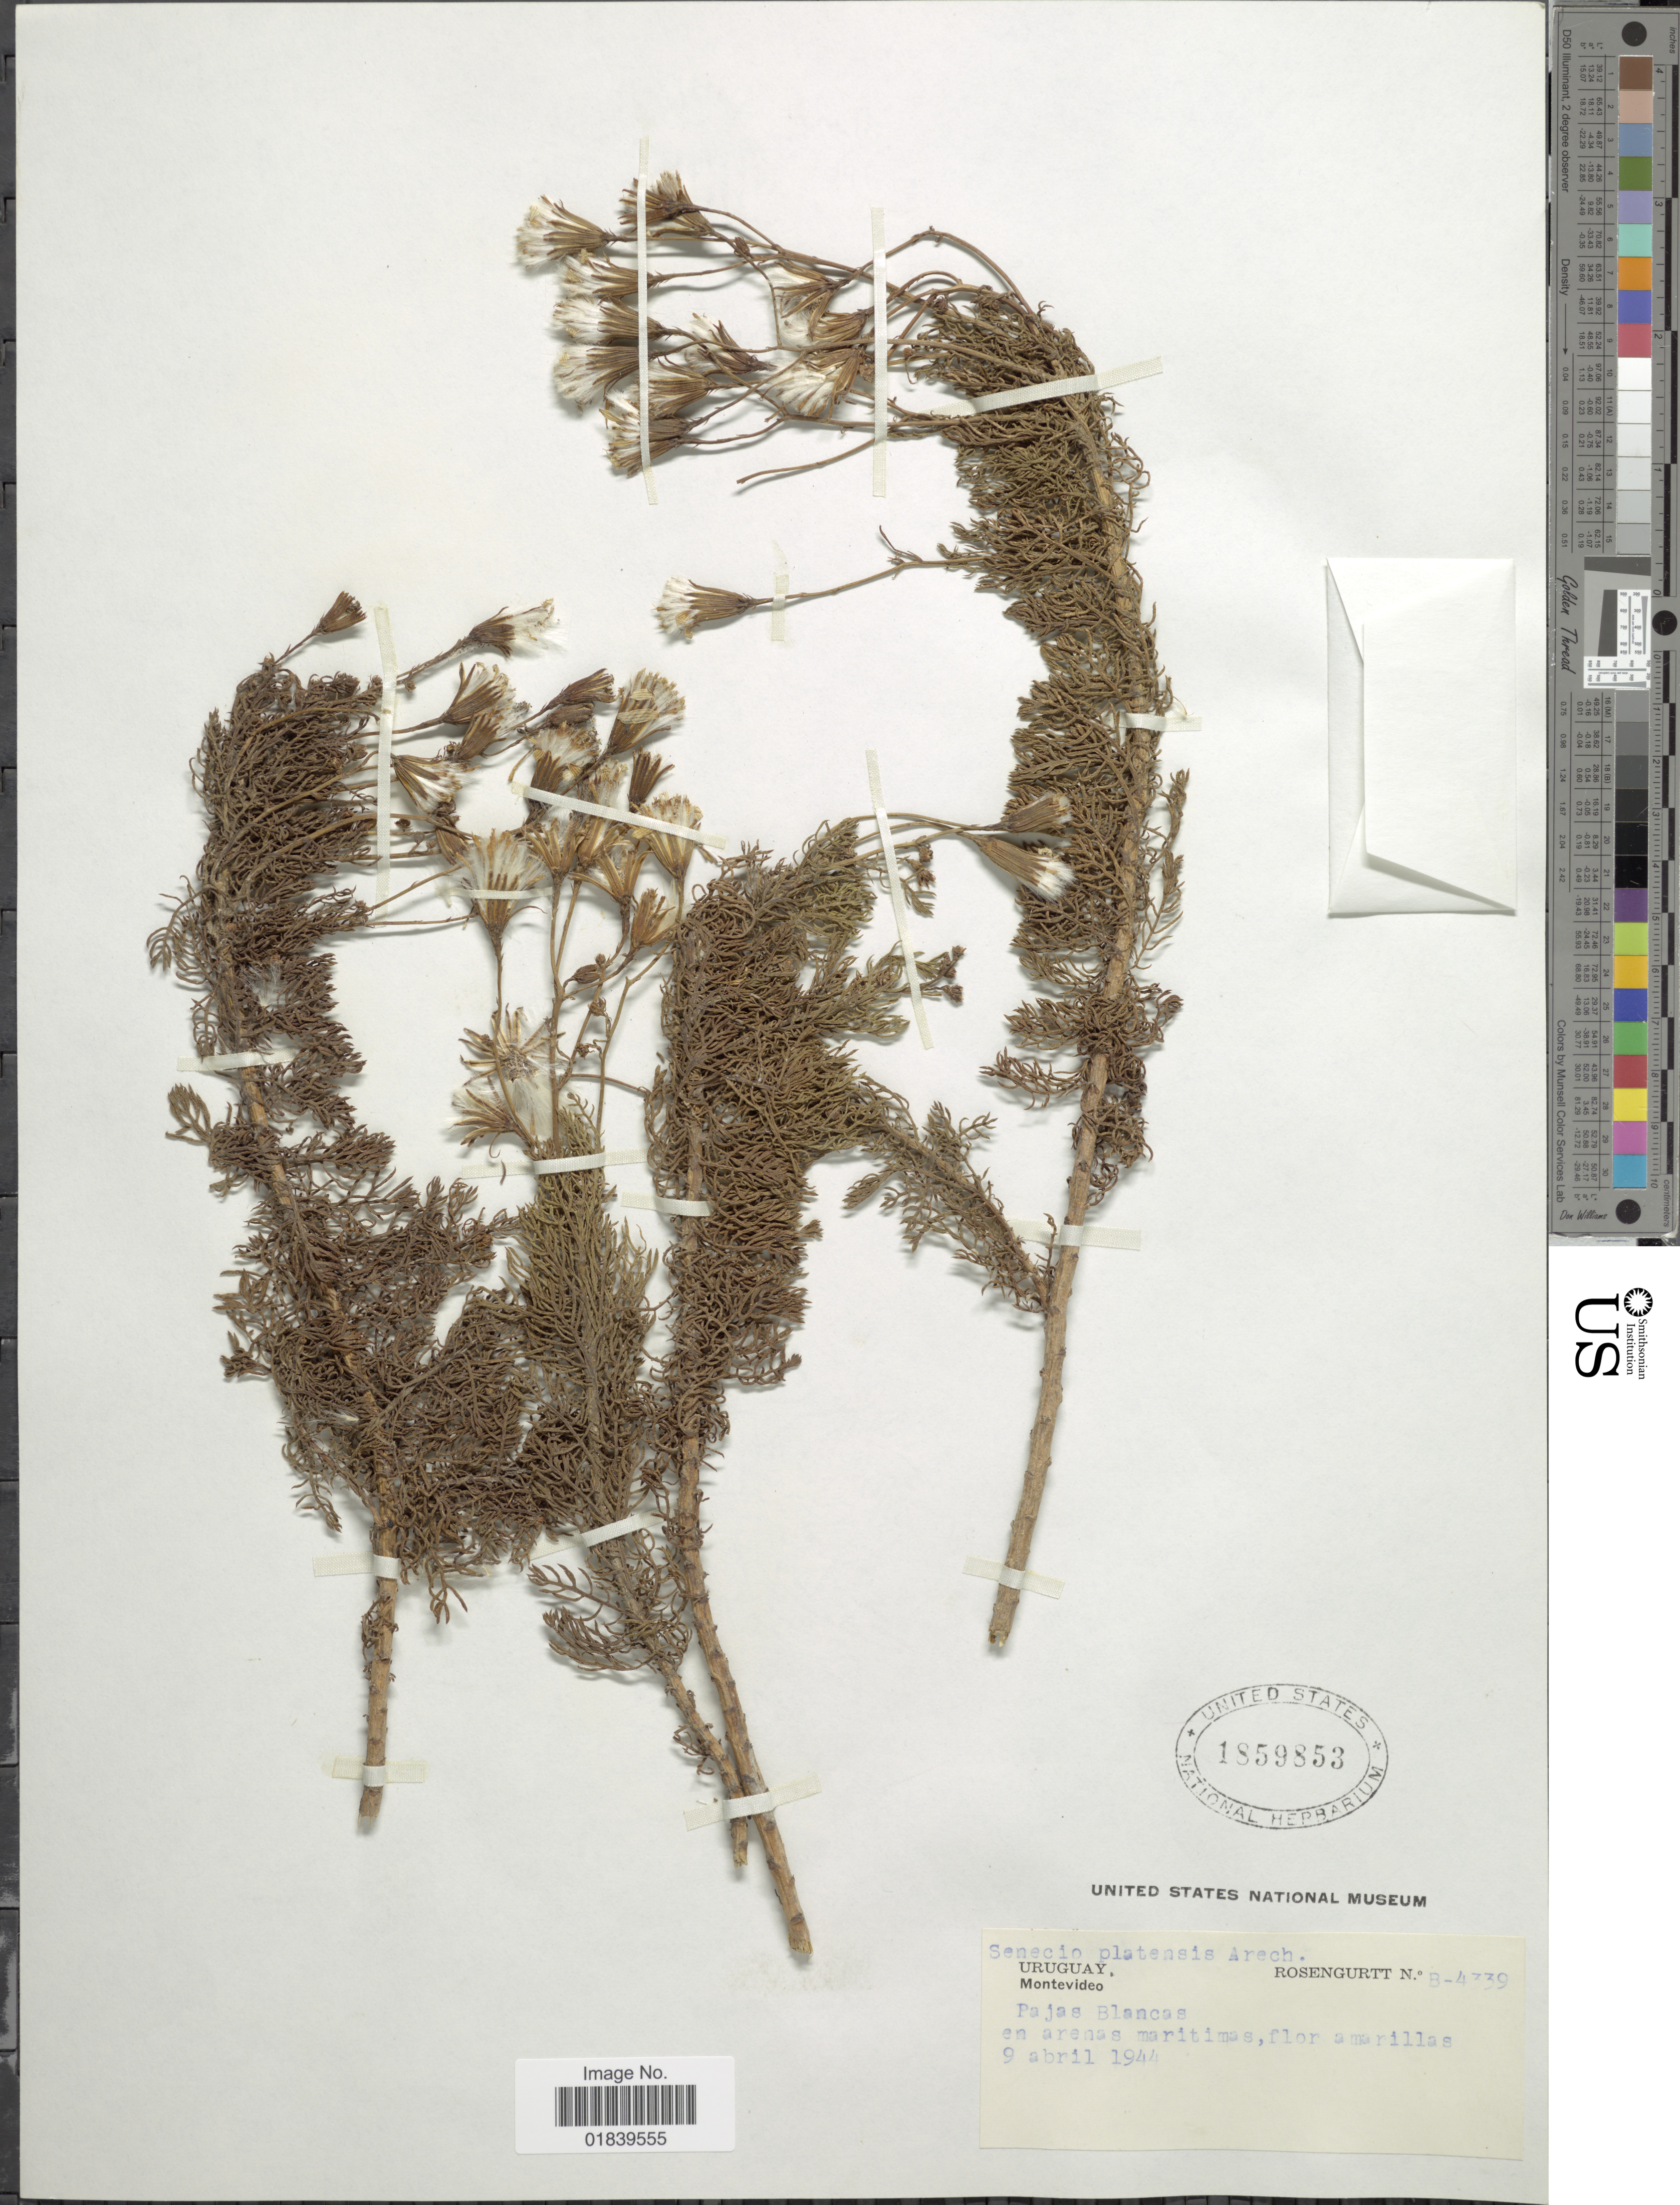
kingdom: Plantae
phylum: Tracheophyta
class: Magnoliopsida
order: Asterales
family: Asteraceae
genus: Senecio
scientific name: Senecio platensis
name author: Arechav.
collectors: Rosengurtt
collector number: B-4339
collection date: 1944-04-09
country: Uruguay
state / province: Montevideo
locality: Uruguay, Pajas Blancas en arenas maritimas.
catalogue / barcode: US 1859853